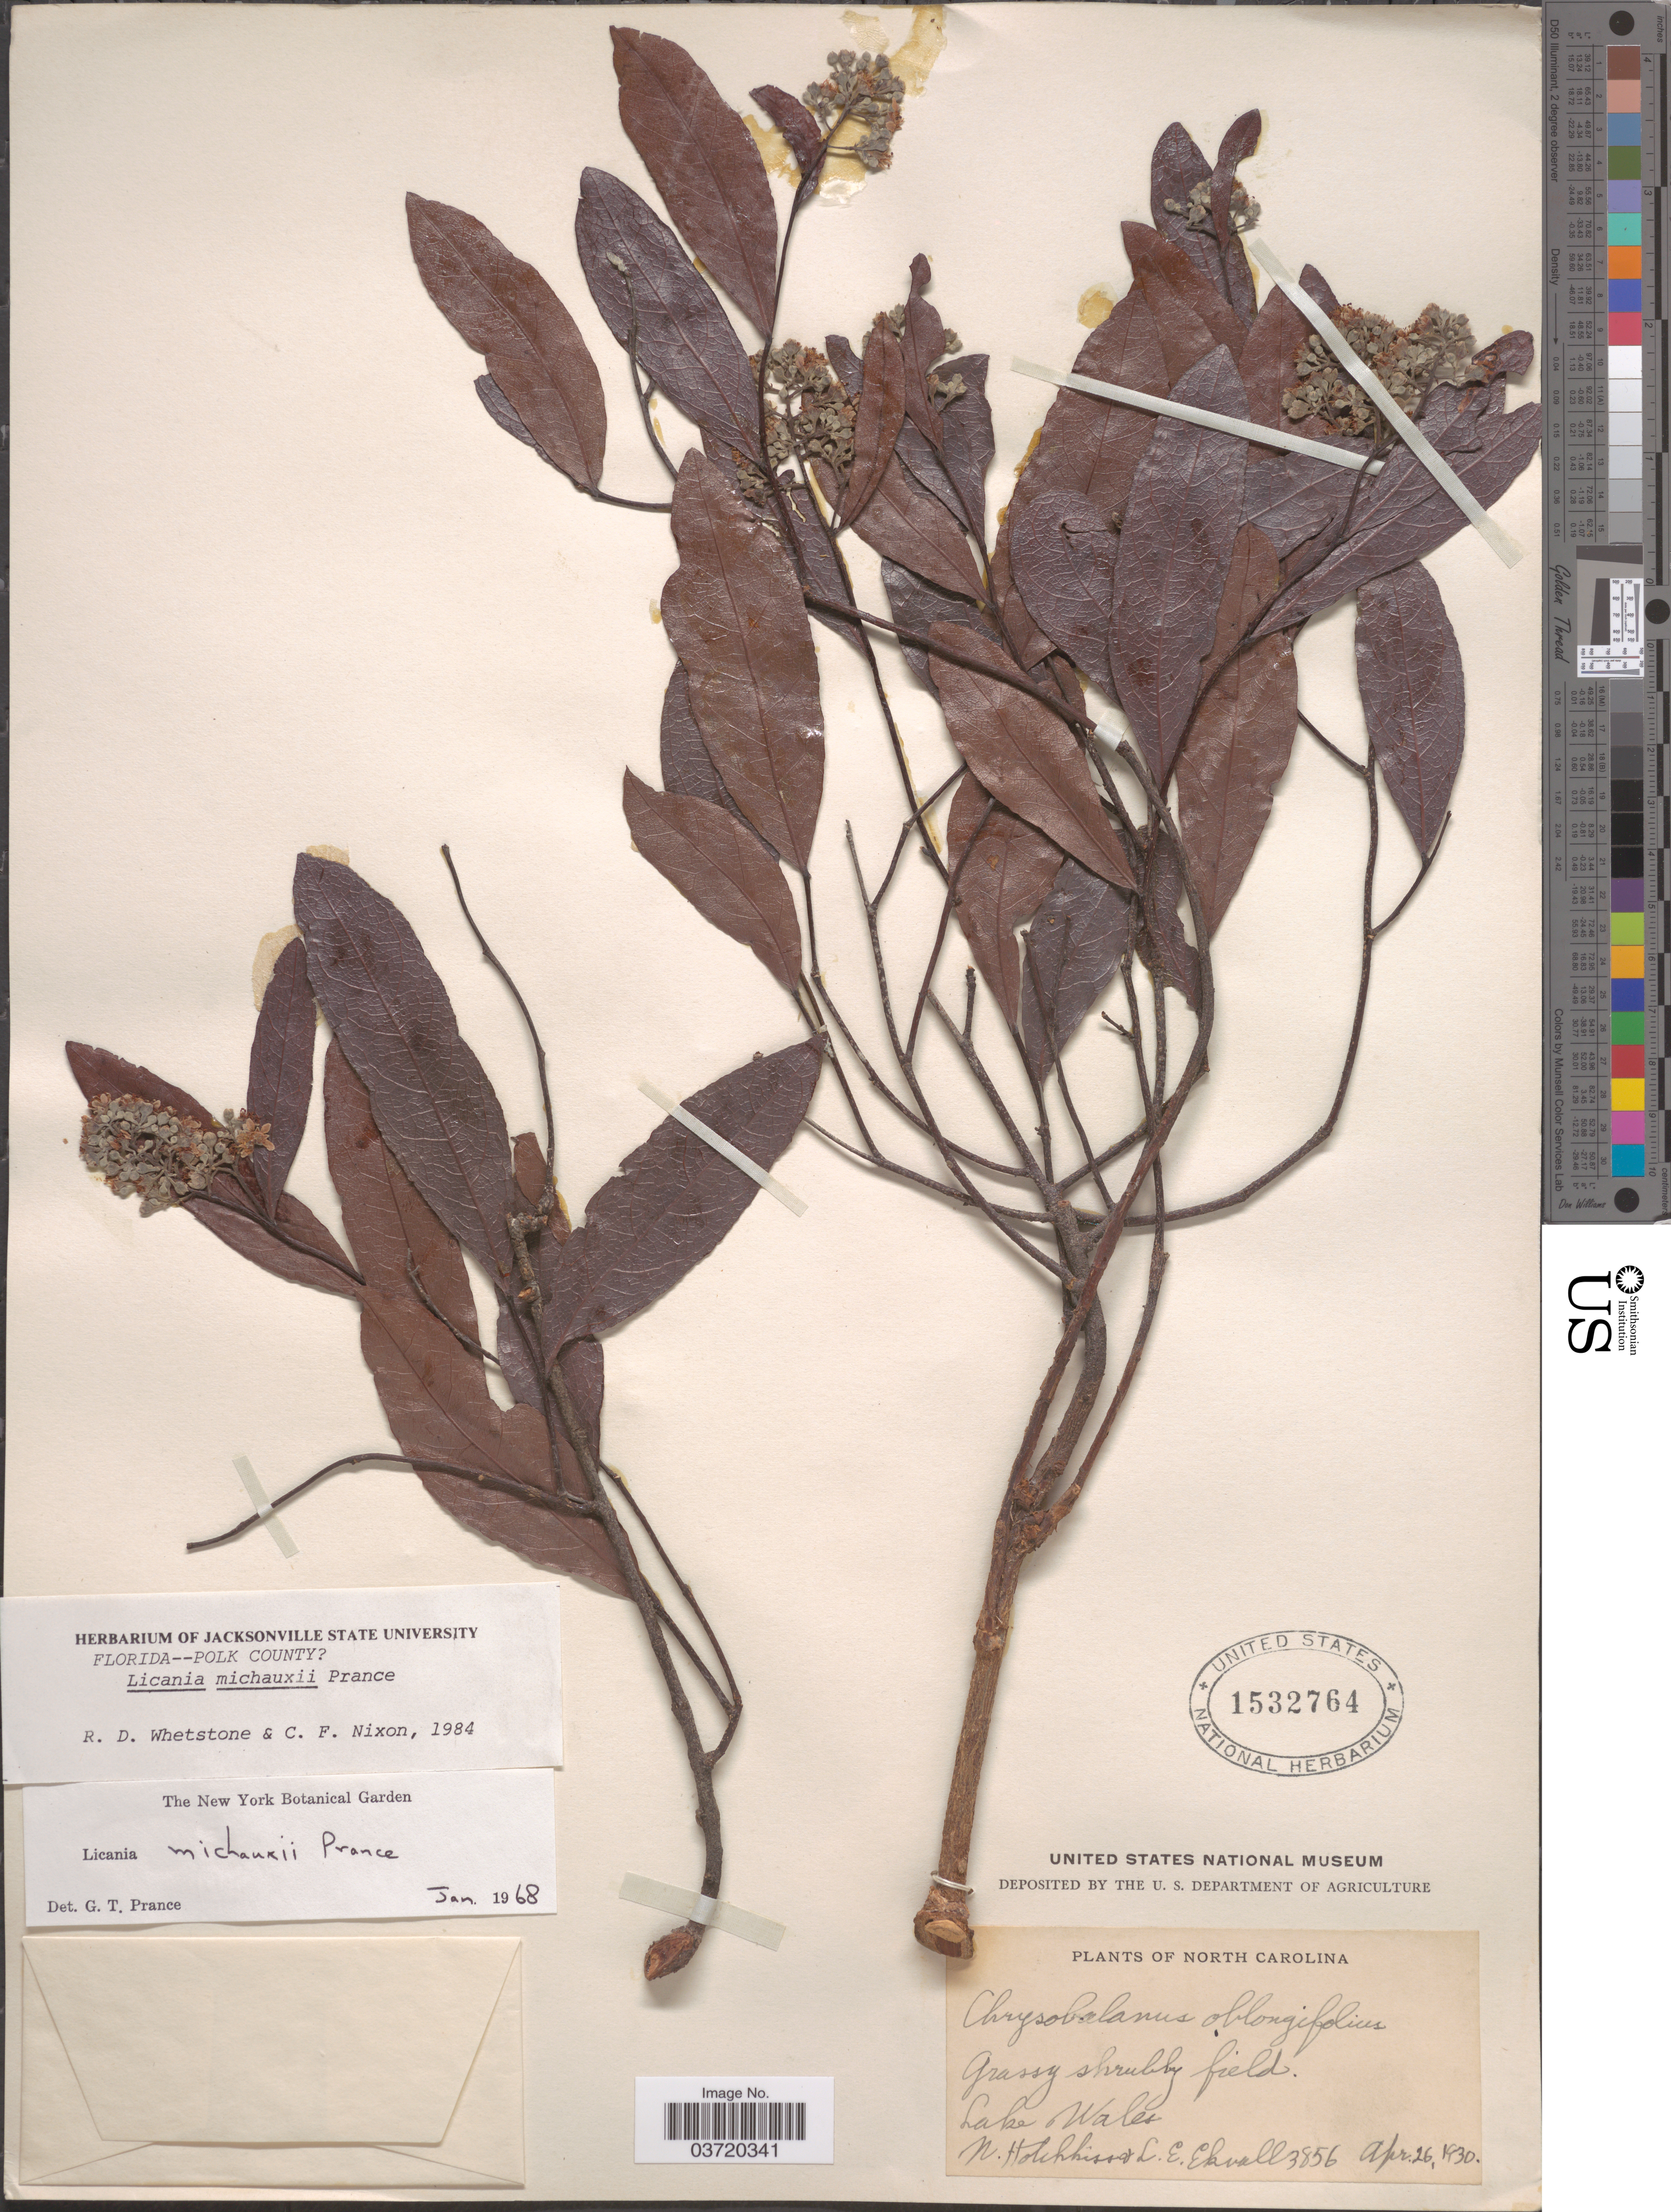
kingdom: Plantae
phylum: Tracheophyta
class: Magnoliopsida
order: Malpighiales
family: Chrysobalanaceae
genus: Geobalanus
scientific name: Geobalanus oblongifolius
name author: (Michx.) Small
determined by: Strong, M. T., (US), Smithsonian Institution - National Museum of Natural History (UNITED STATES)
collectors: N. Hotchkiss & L. Ekvall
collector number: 3856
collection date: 1930-04-26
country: United States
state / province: North Carolina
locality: Lake Wales.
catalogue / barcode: US 1532764